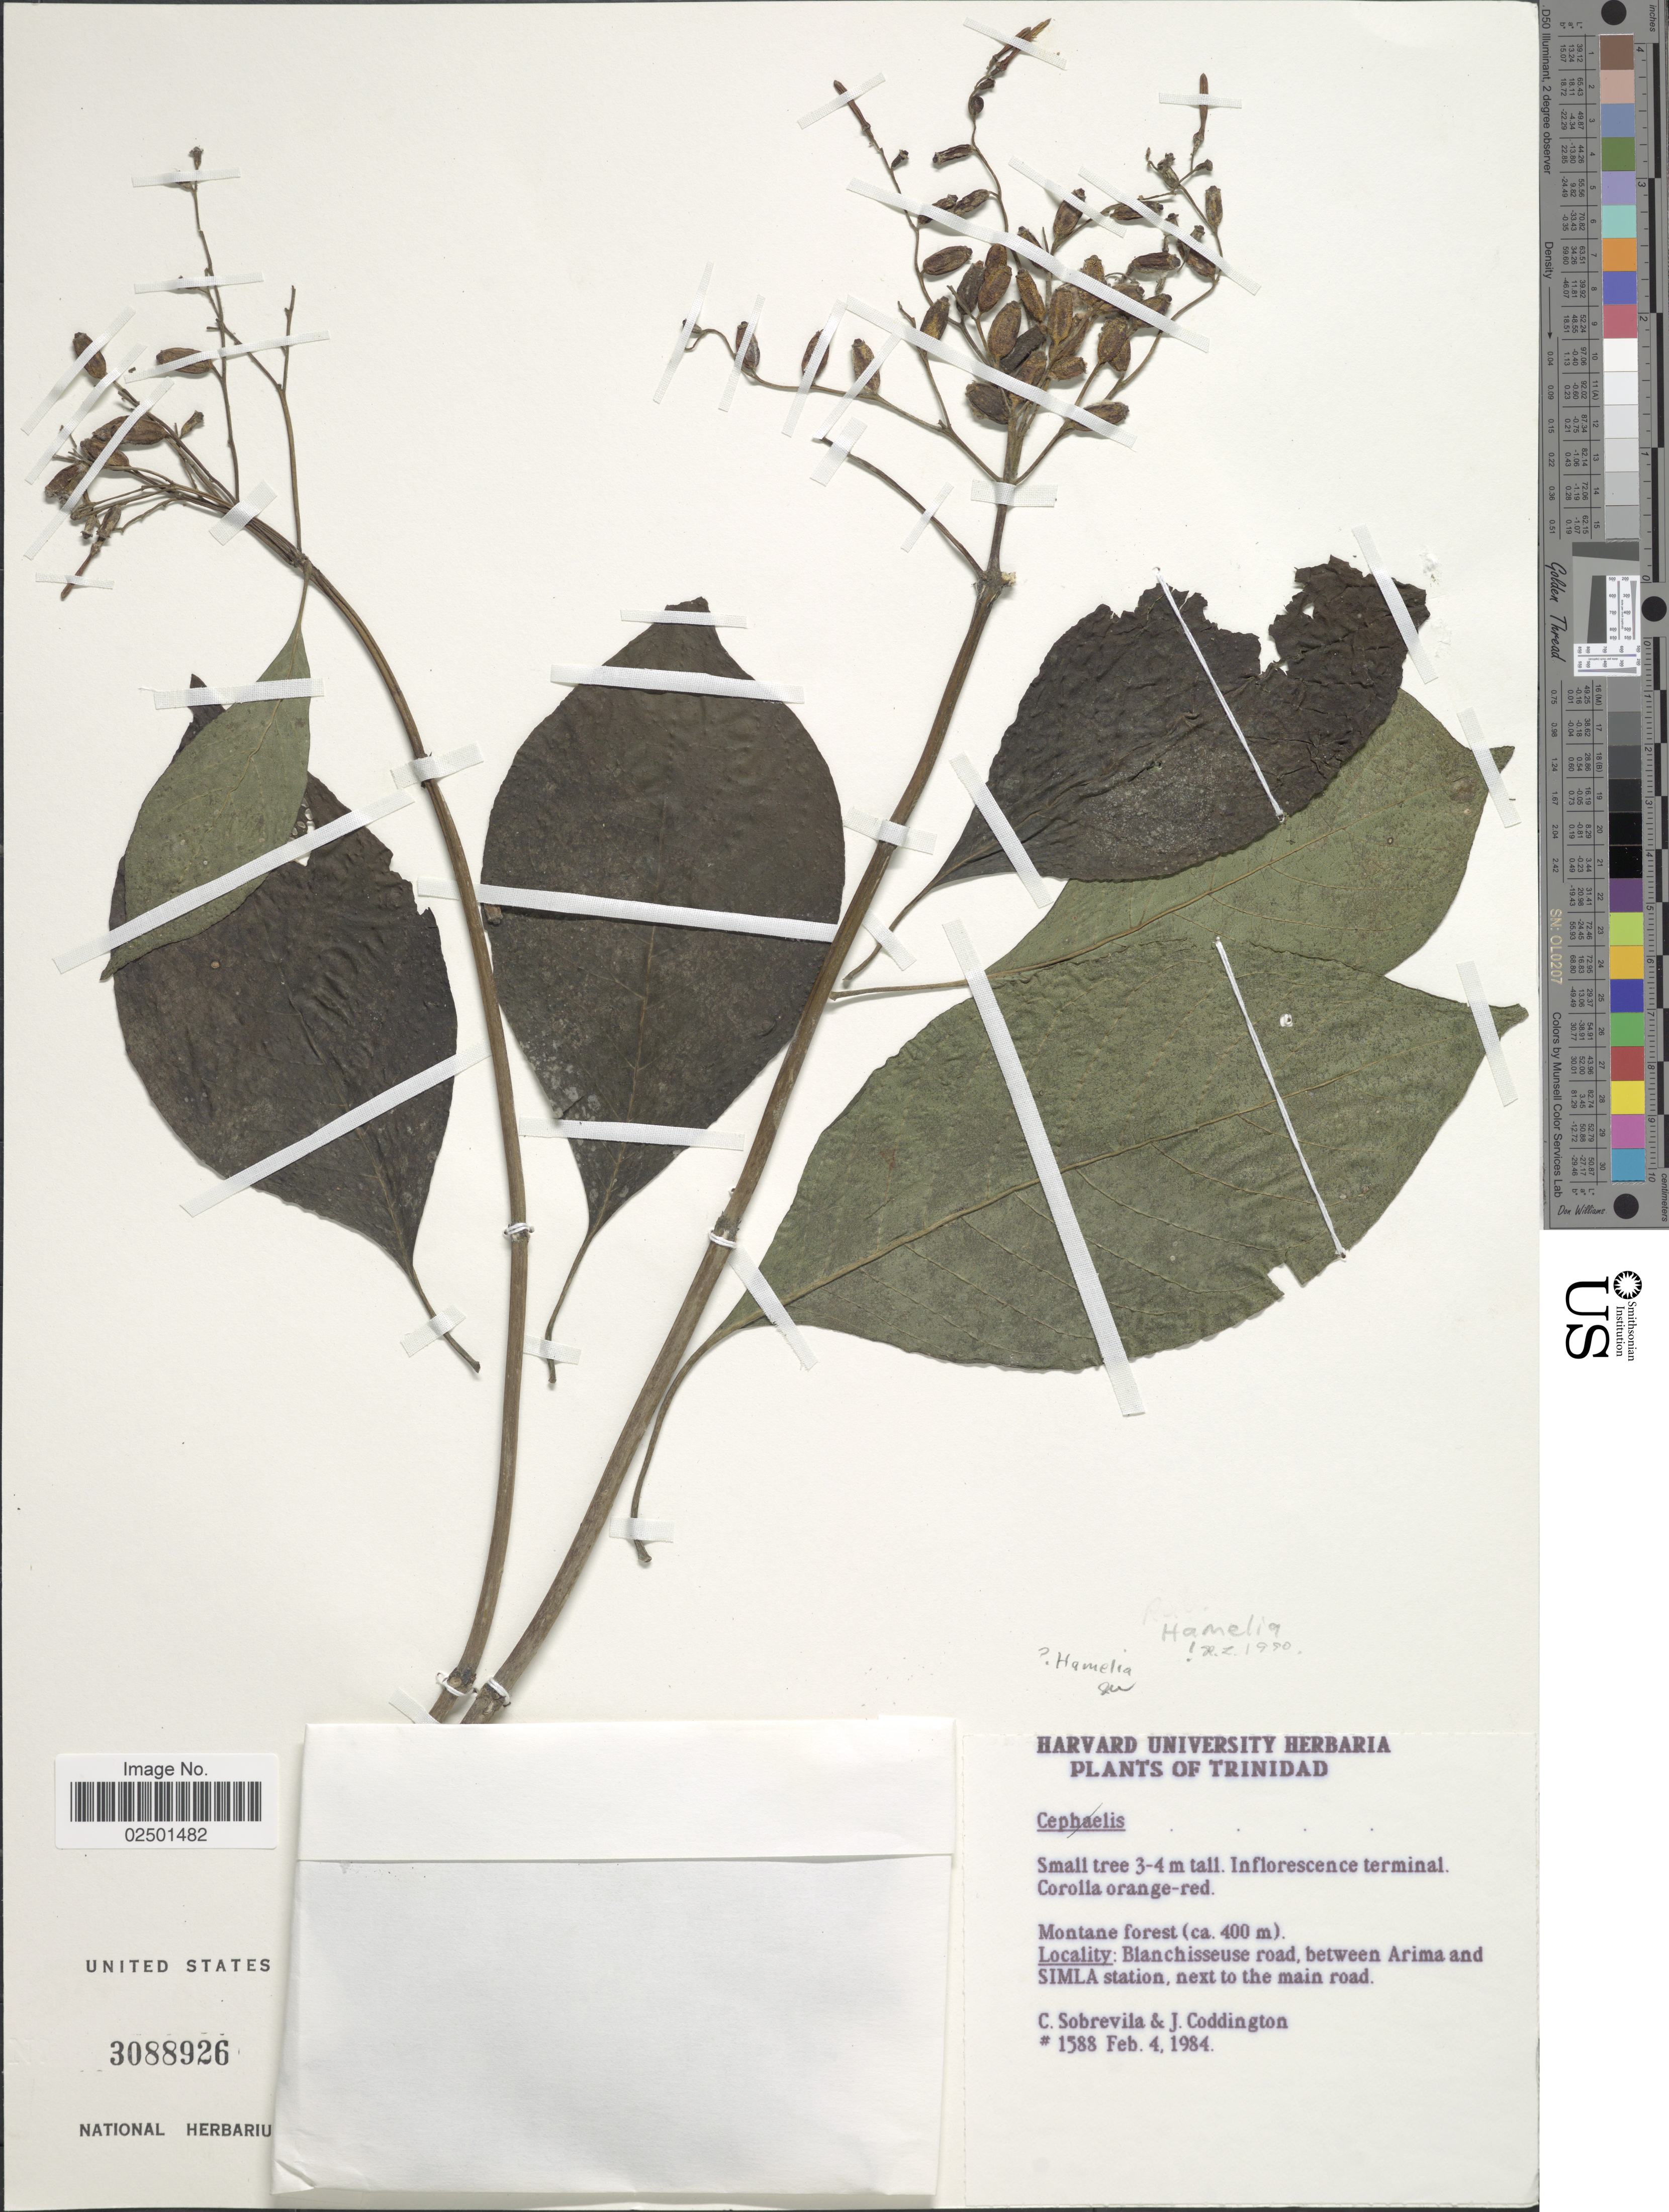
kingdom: Plantae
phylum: Tracheophyta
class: Magnoliopsida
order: Gentianales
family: Rubiaceae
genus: Hamelia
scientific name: Hamelia sp.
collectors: C. Sobrevila & J. Coddington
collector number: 1588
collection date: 1984-02-04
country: Trinidad and Tobago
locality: Trinidad. Blanchisseuse road, between Arima and Simla station, next to main road.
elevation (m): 400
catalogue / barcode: US 3088926